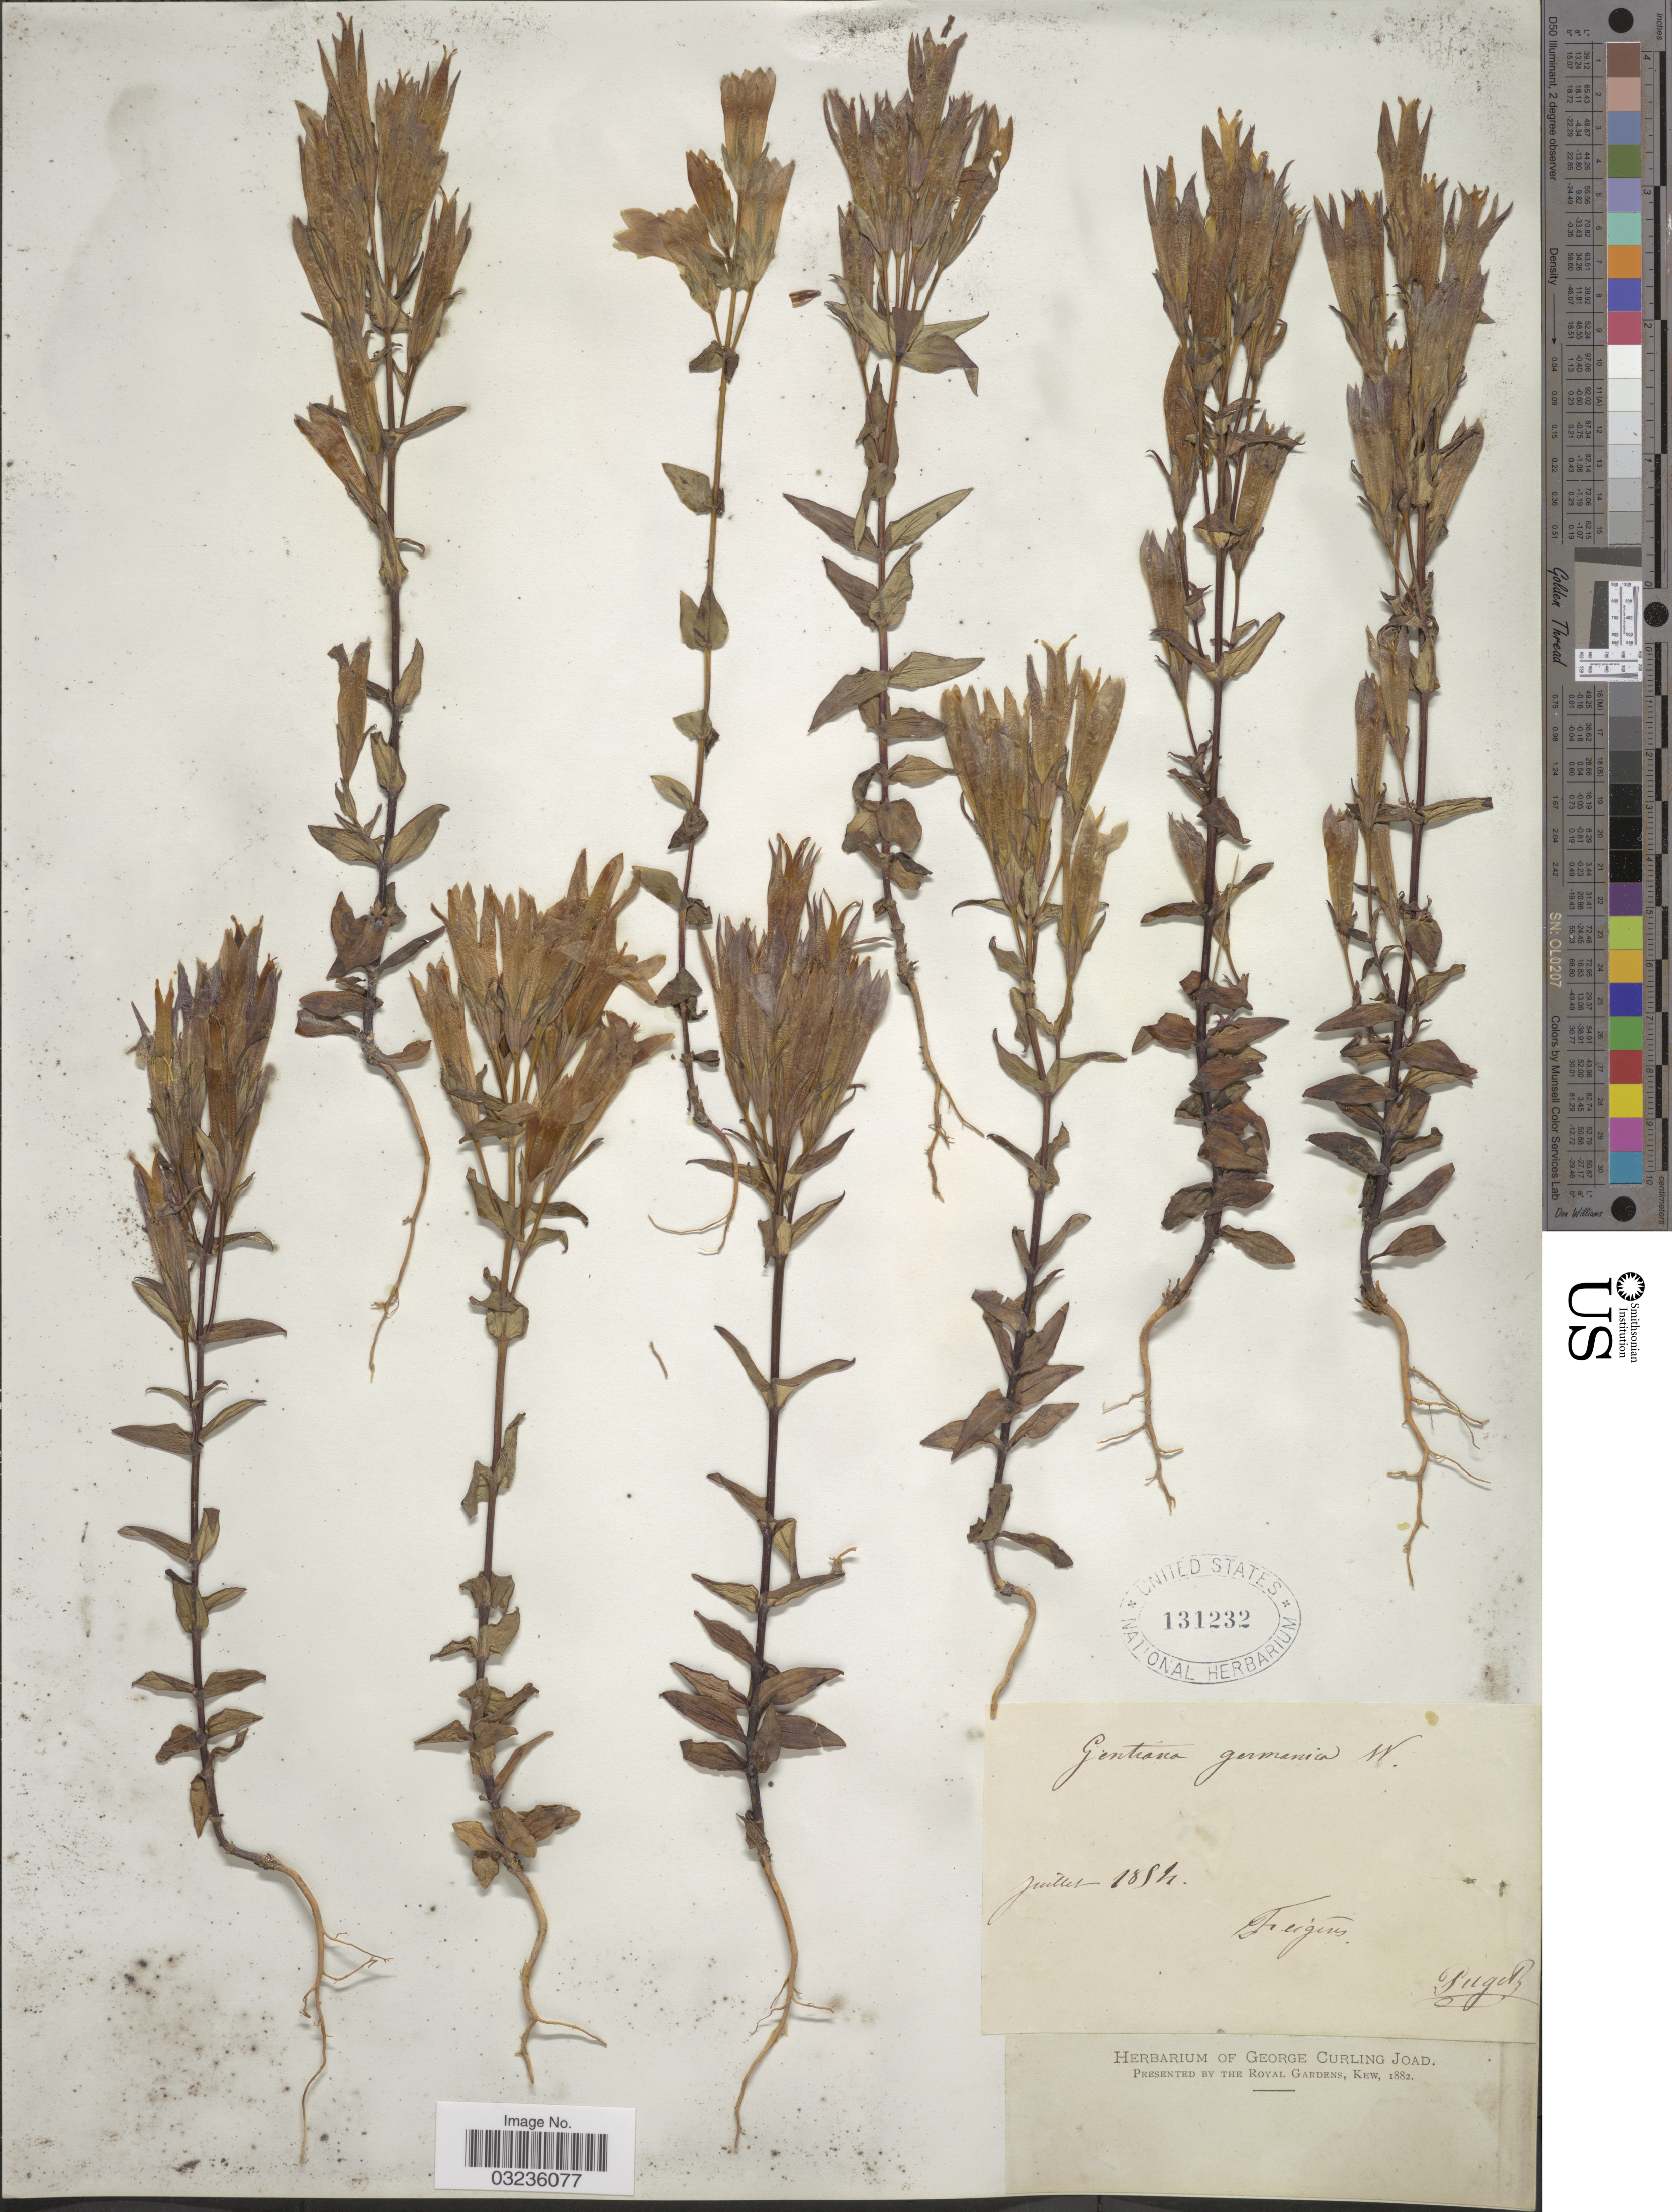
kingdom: Plantae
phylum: Tracheophyta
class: Magnoliopsida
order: Gentianales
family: Gentianaceae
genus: Gentiana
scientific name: Gentiana germanica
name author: Willd.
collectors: Rugel, --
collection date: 1854-07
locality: Fieigrus. [interpreted]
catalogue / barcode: US 131232